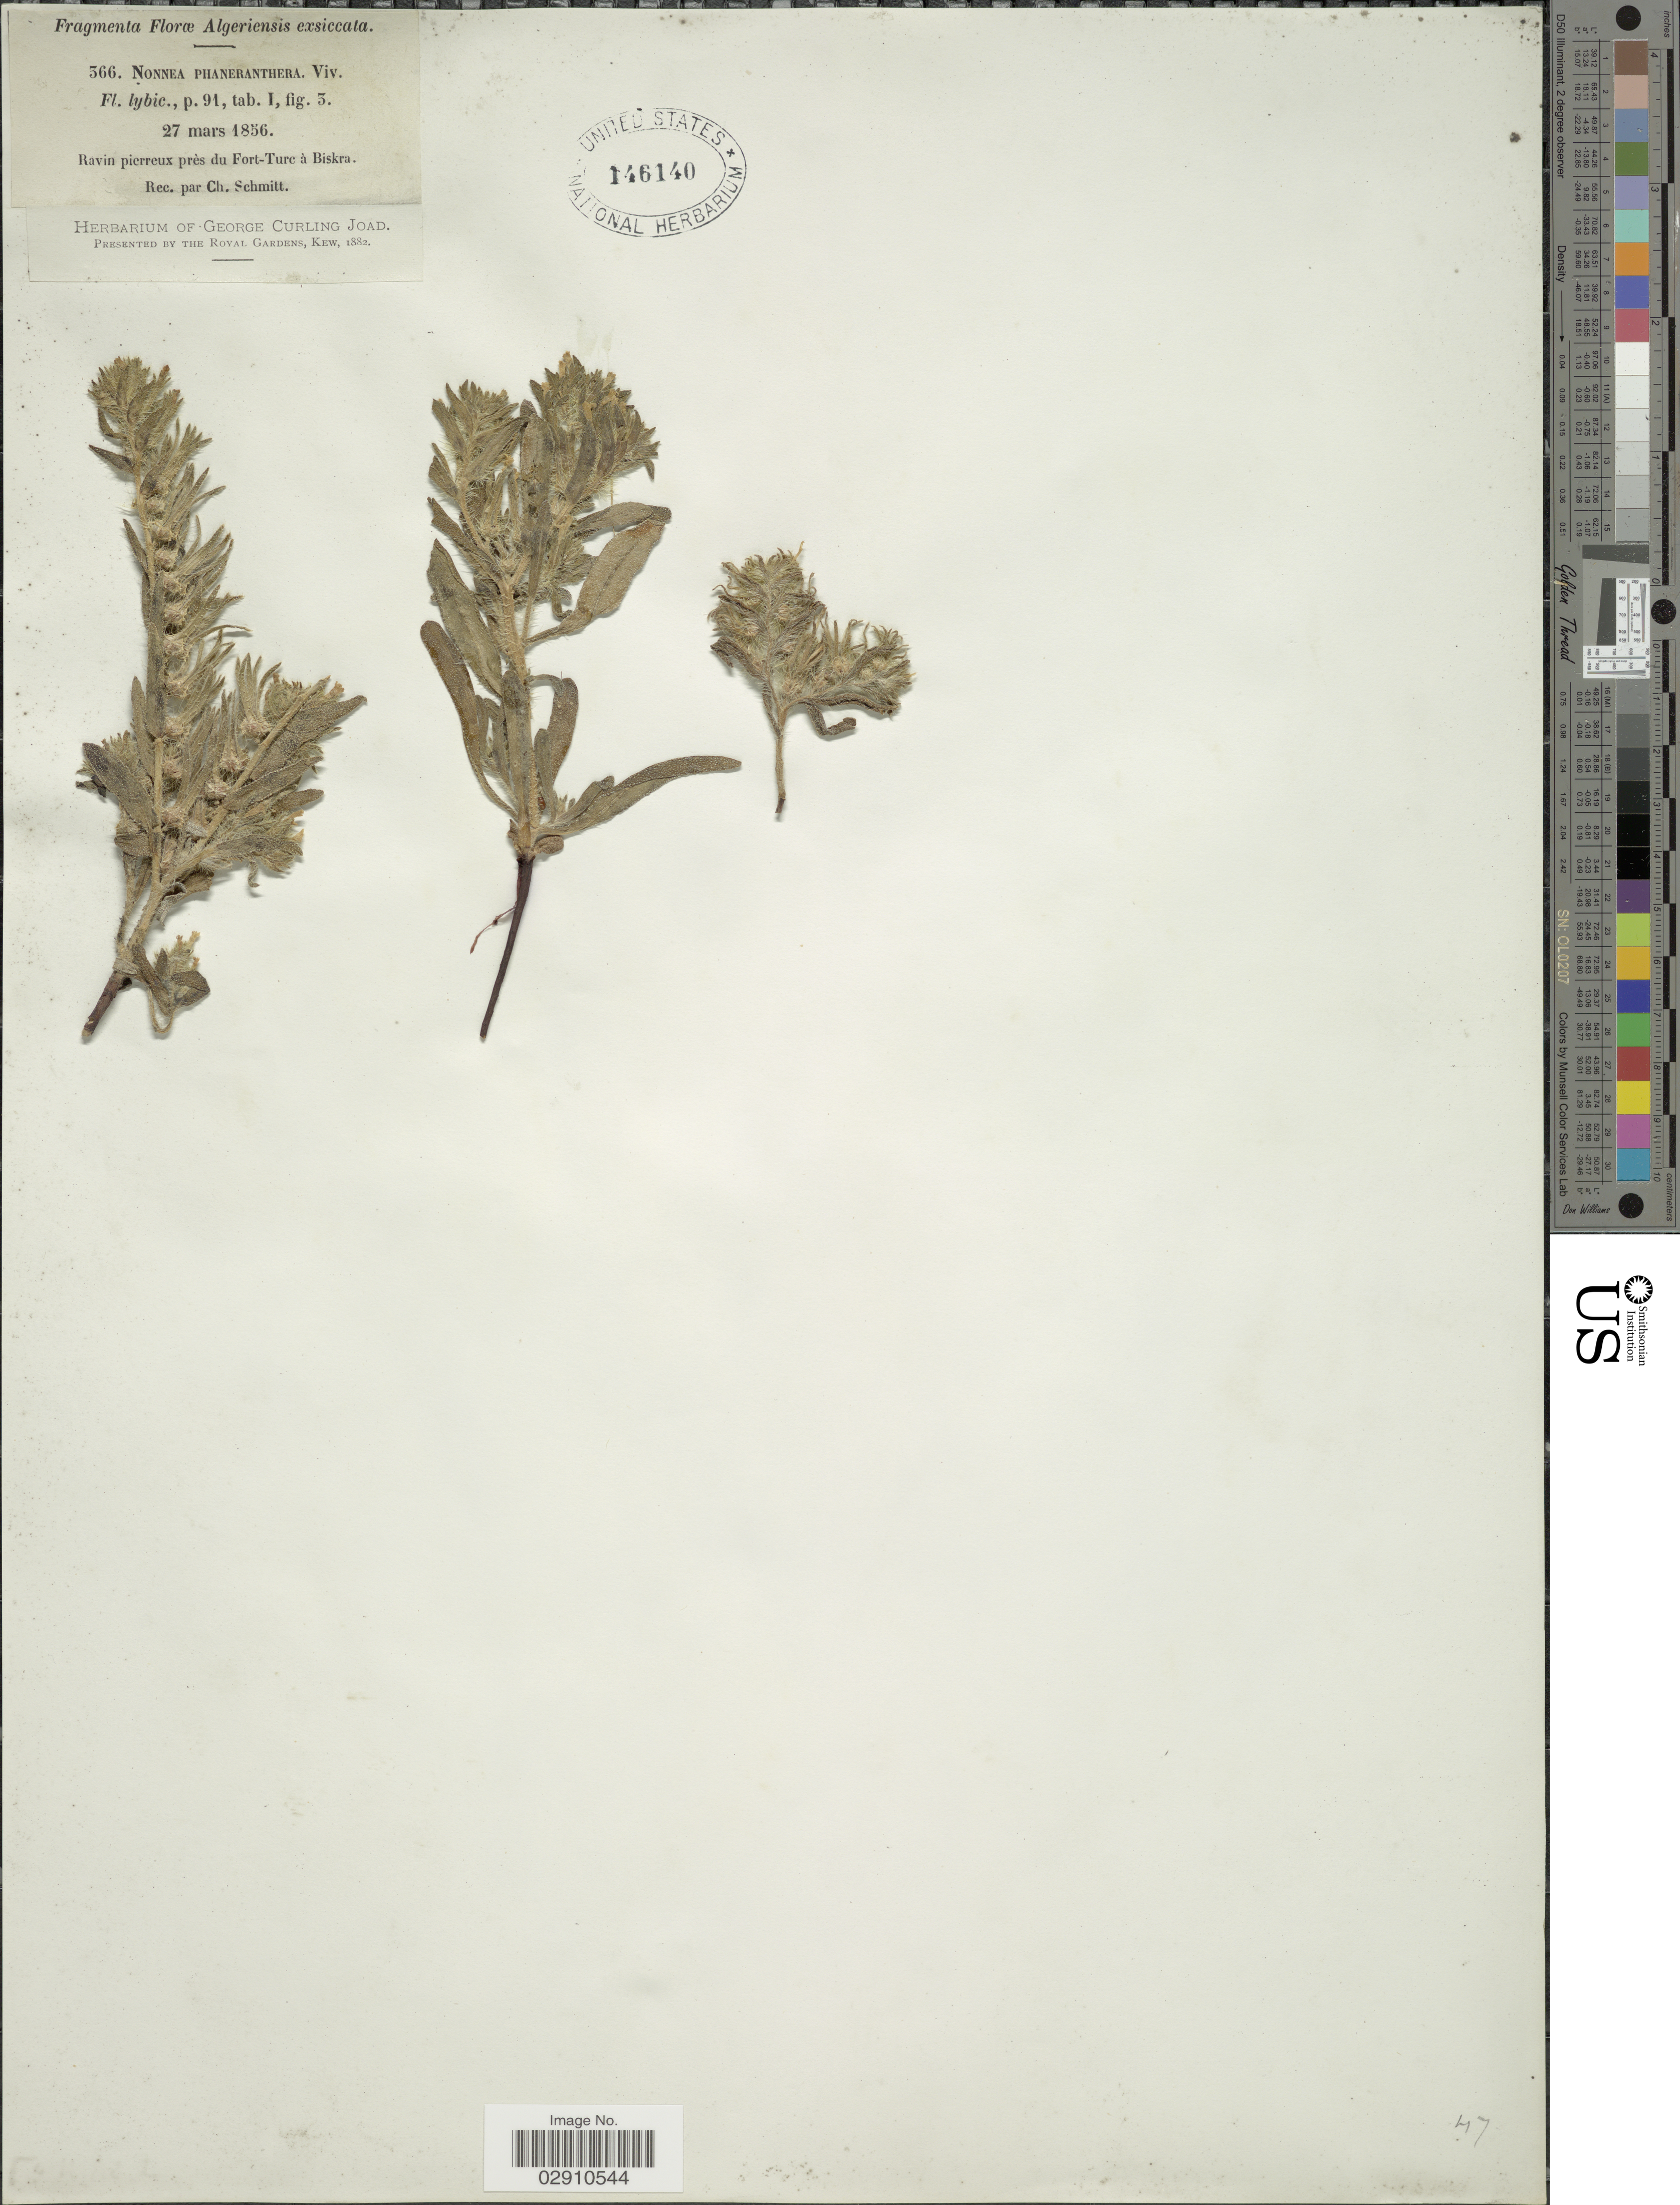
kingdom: Plantae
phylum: Tracheophyta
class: Magnoliopsida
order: Boraginales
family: Boraginaceae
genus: Nonea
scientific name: Nonea phaneranthera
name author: Viv.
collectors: C. Schmitt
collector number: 366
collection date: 1856-03-27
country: Algeria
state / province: Biskra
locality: Ravin pierreux près du Fort-Turc à Biskra.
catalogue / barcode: US 146140